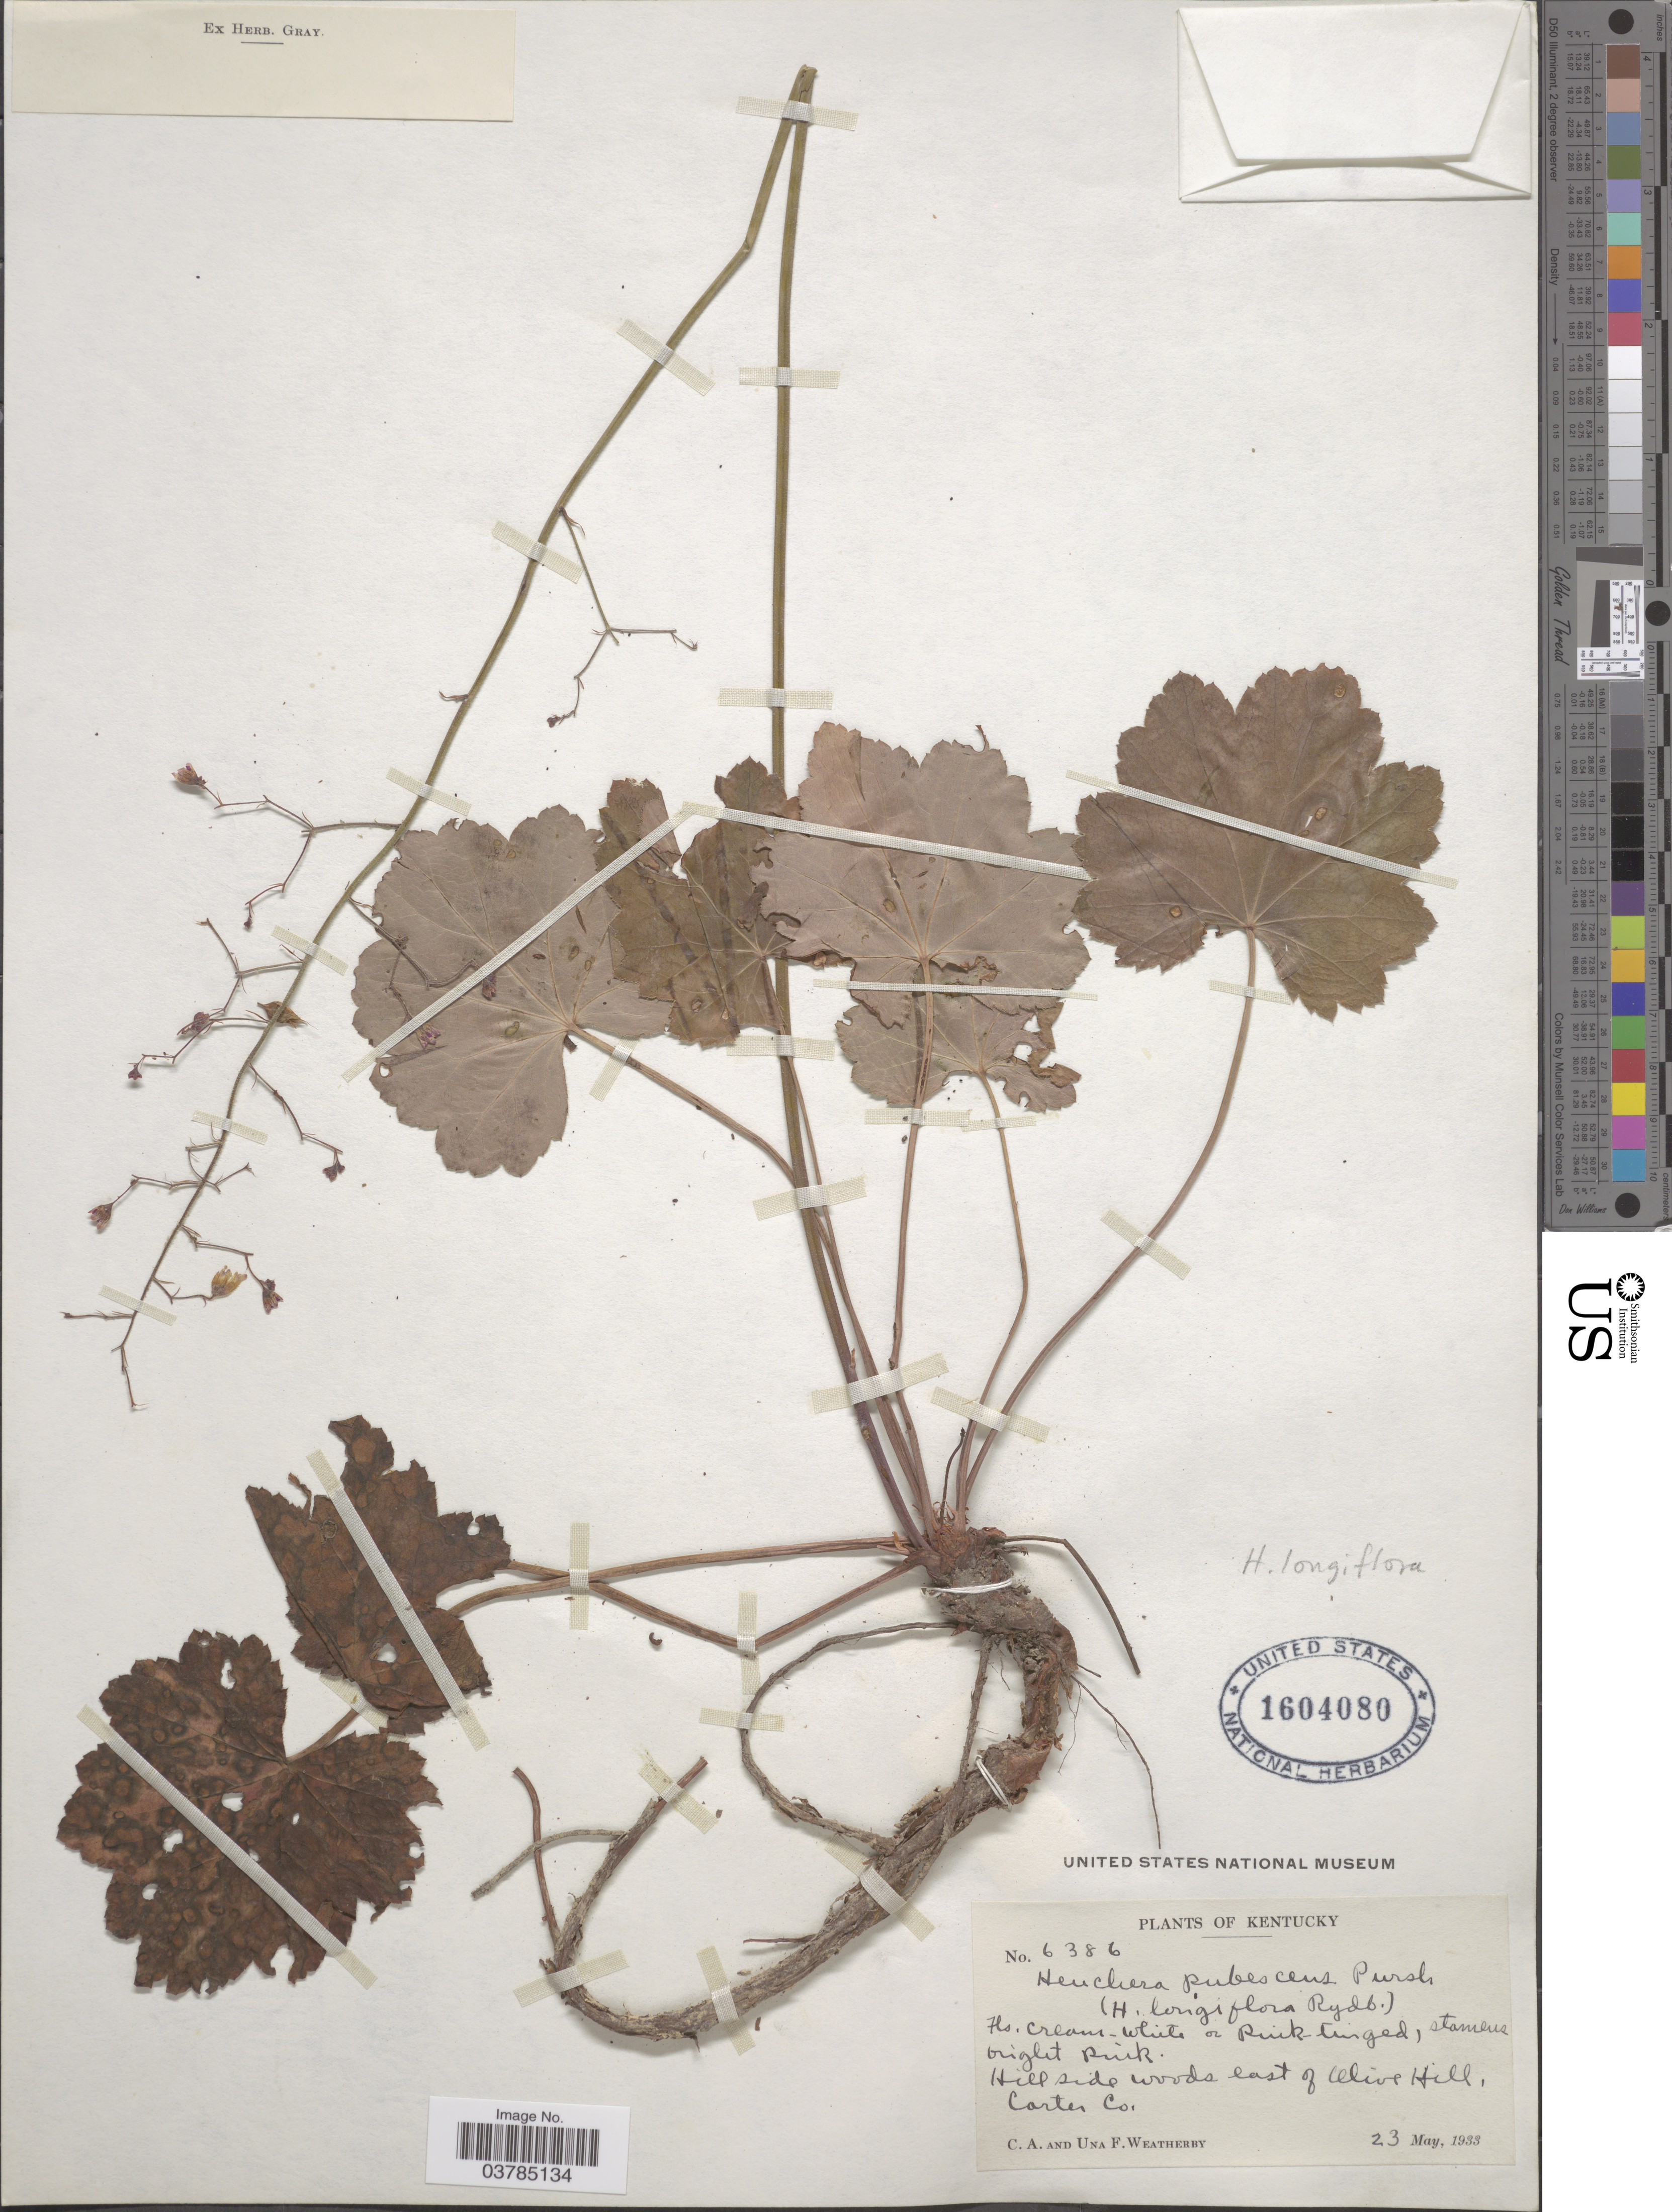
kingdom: Plantae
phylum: Tracheophyta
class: Magnoliopsida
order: Saxifragales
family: Saxifragaceae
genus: Heuchera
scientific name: Heuchera pubescens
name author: Pursh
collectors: C. A. Weatherby & U. Weatherby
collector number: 6386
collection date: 1933-05-23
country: United States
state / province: Kentucky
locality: Hillside woods east of Olive Hill, Carter Co.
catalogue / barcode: US 1604080